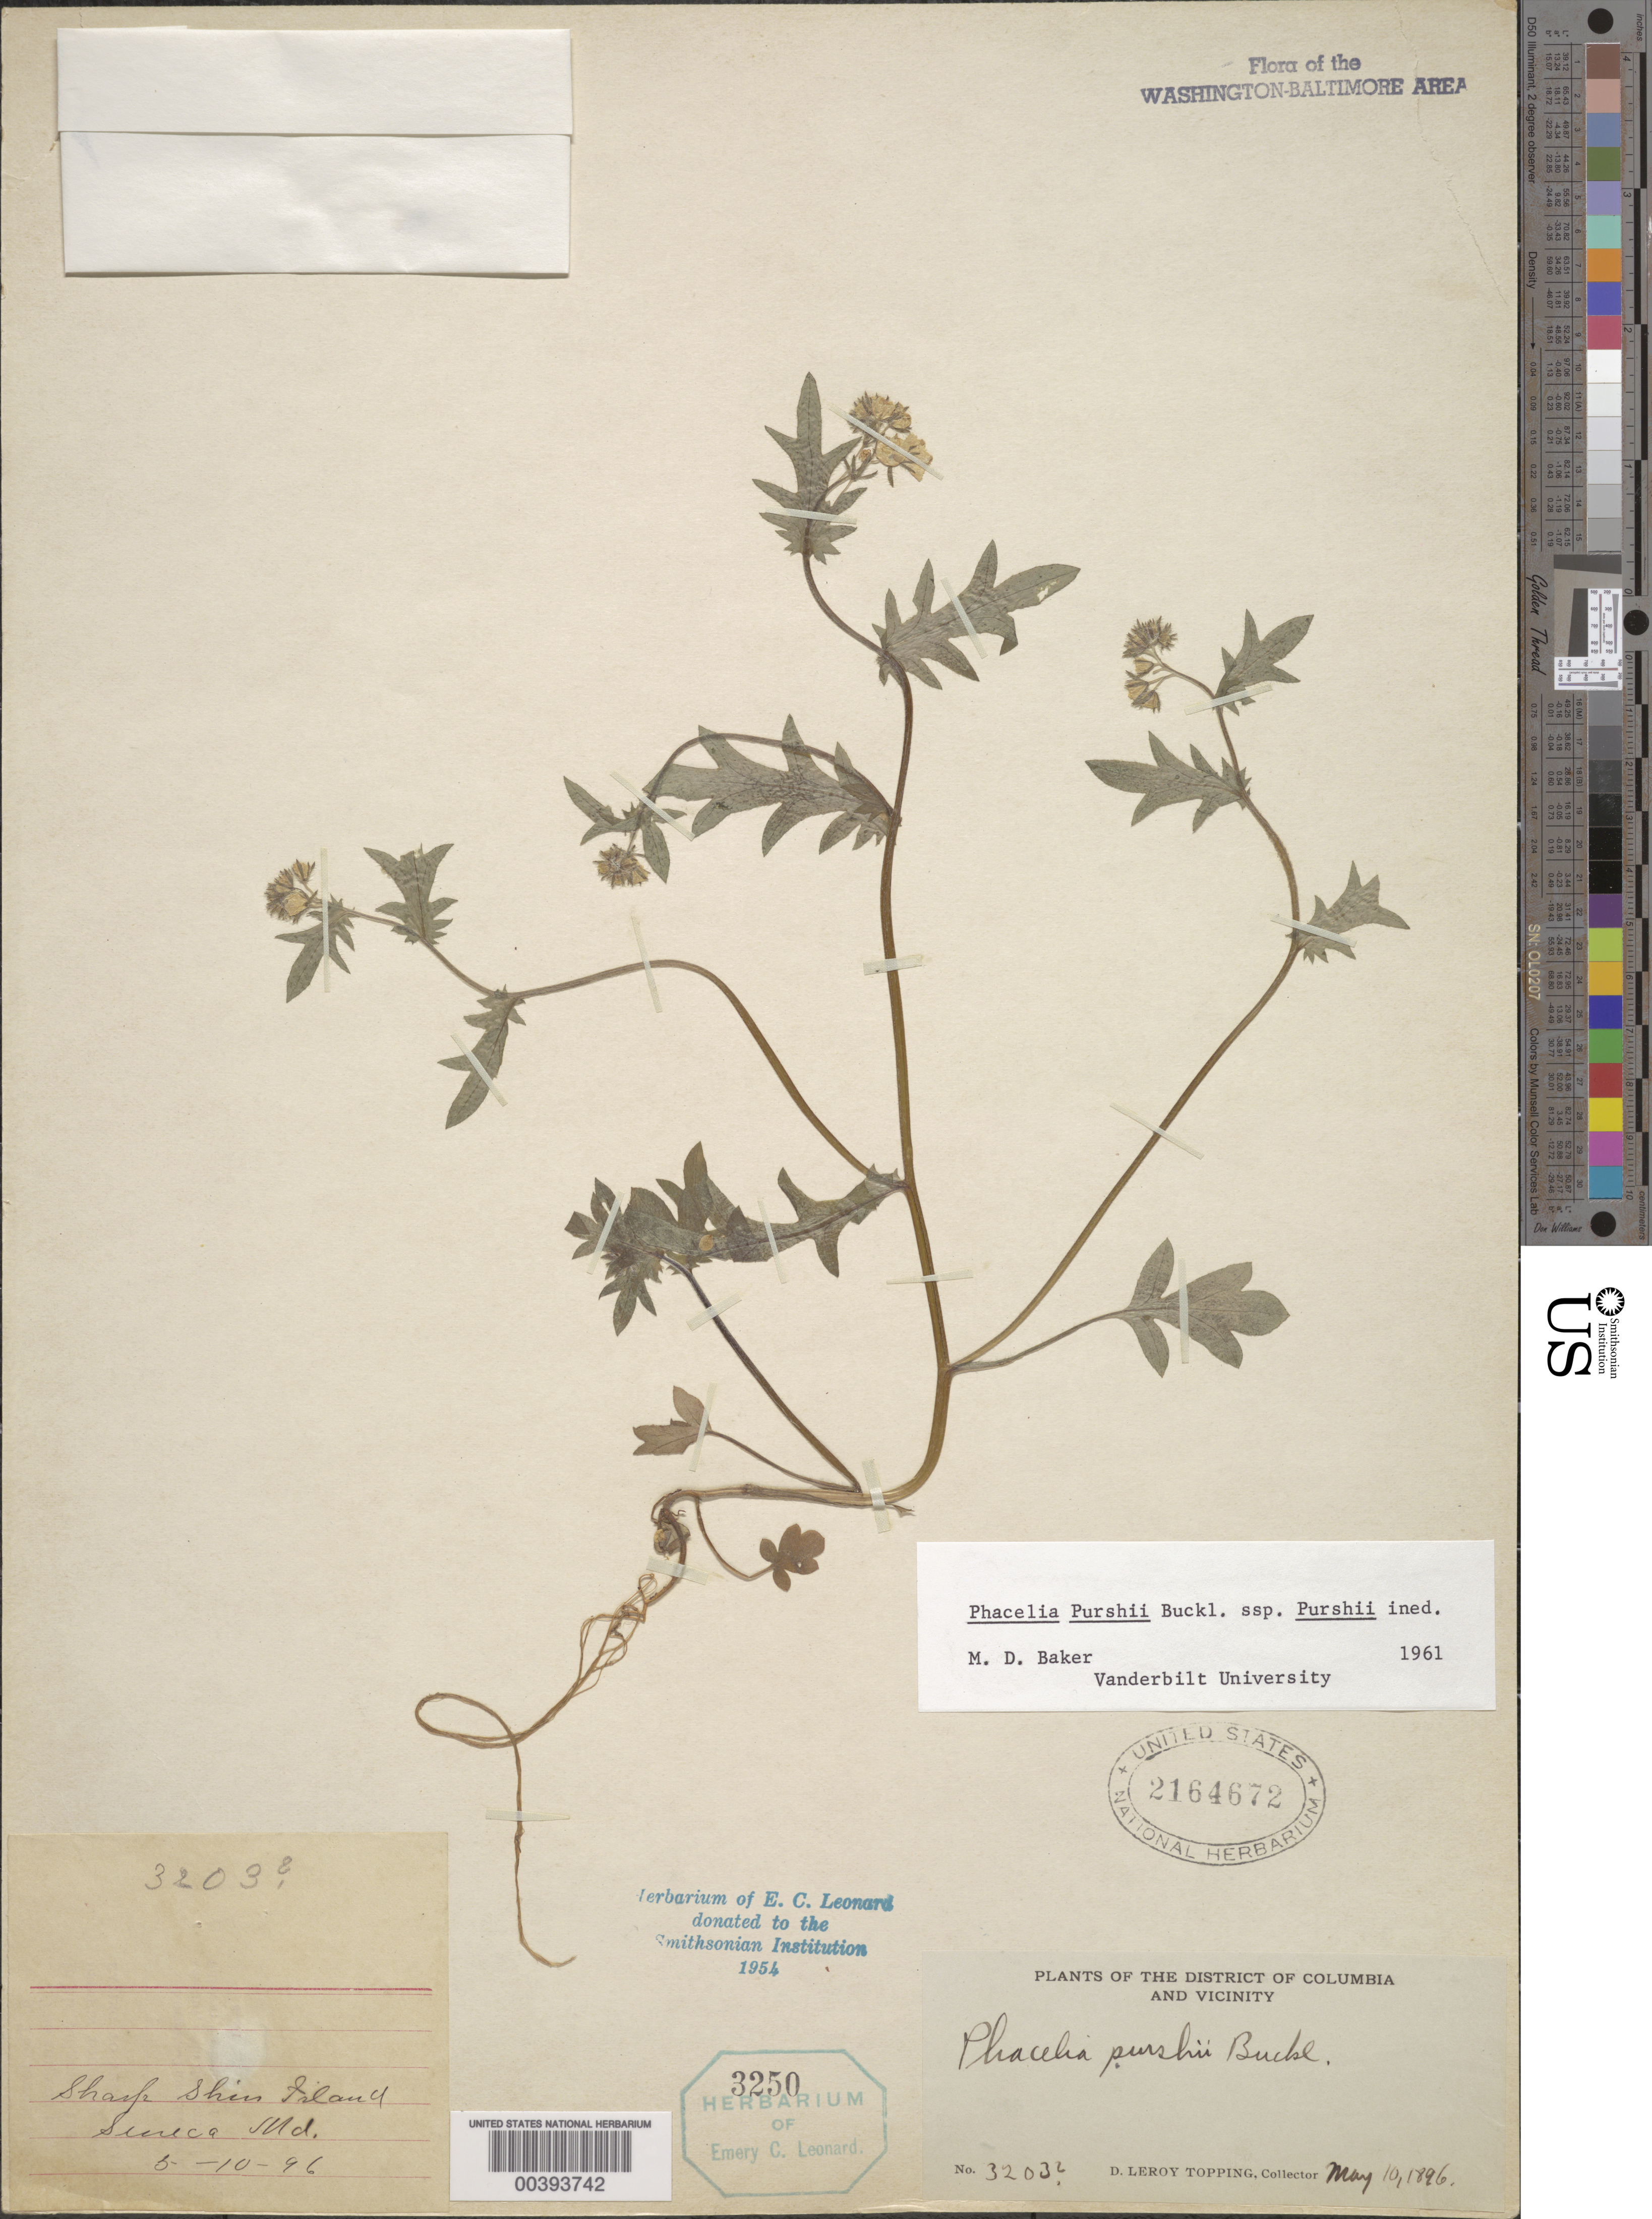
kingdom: Plantae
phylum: Tracheophyta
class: Magnoliopsida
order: Boraginales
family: Hydrophyllaceae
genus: Phacelia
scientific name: Phacelia purshii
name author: Buckley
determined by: Baker, M. D.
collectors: D. L. Topping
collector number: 3203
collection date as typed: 10 May 1896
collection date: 1896-05-10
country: United States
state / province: Maryland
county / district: Montgomery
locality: Sharp Shin Island, Seneca C. & O. Canal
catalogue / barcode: US 2164672